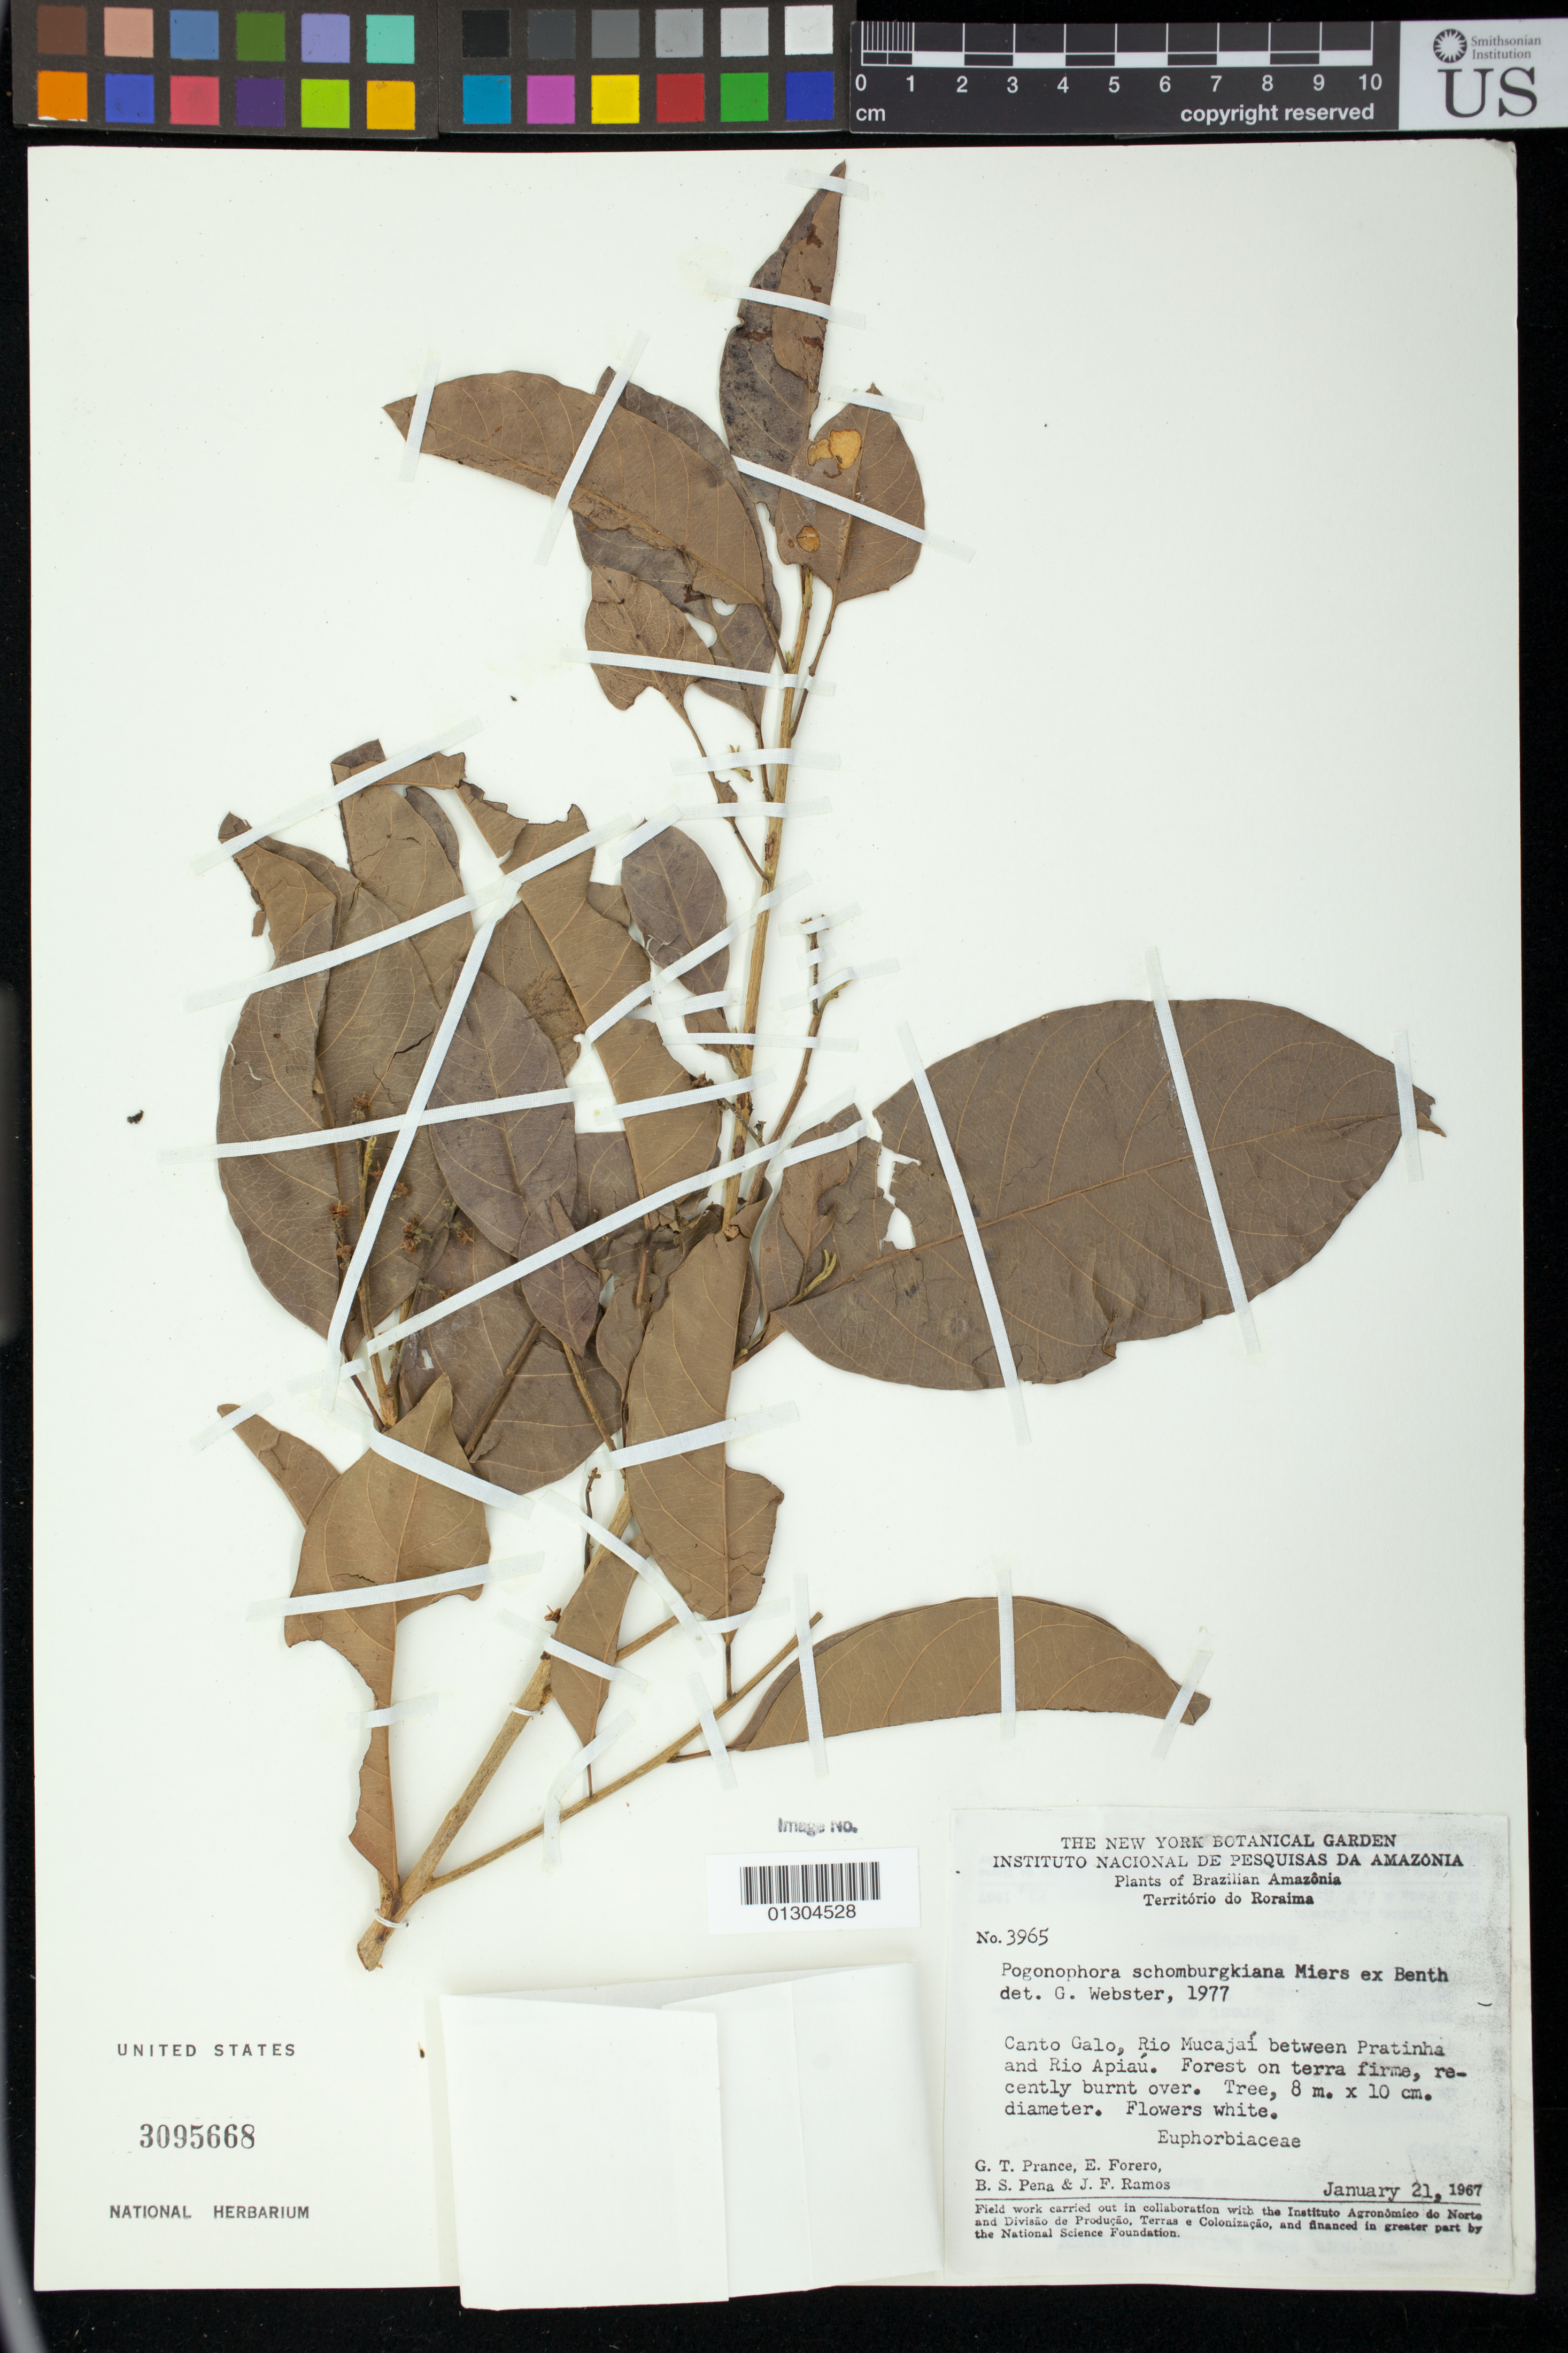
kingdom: Plantae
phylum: Tracheophyta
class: Magnoliopsida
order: Malpighiales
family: Peraceae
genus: Pogonophora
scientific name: Pogonophora schomburgkiana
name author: Miers ex Benth.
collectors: G. T. Prance, E. Forero, B. S. Pena & J. F. Ramos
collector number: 3965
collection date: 1967-01-21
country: Brazil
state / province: Roraima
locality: Canto Galo, Rio Mucajai between Pratinha and Rio Apiau.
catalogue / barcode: US 3095668